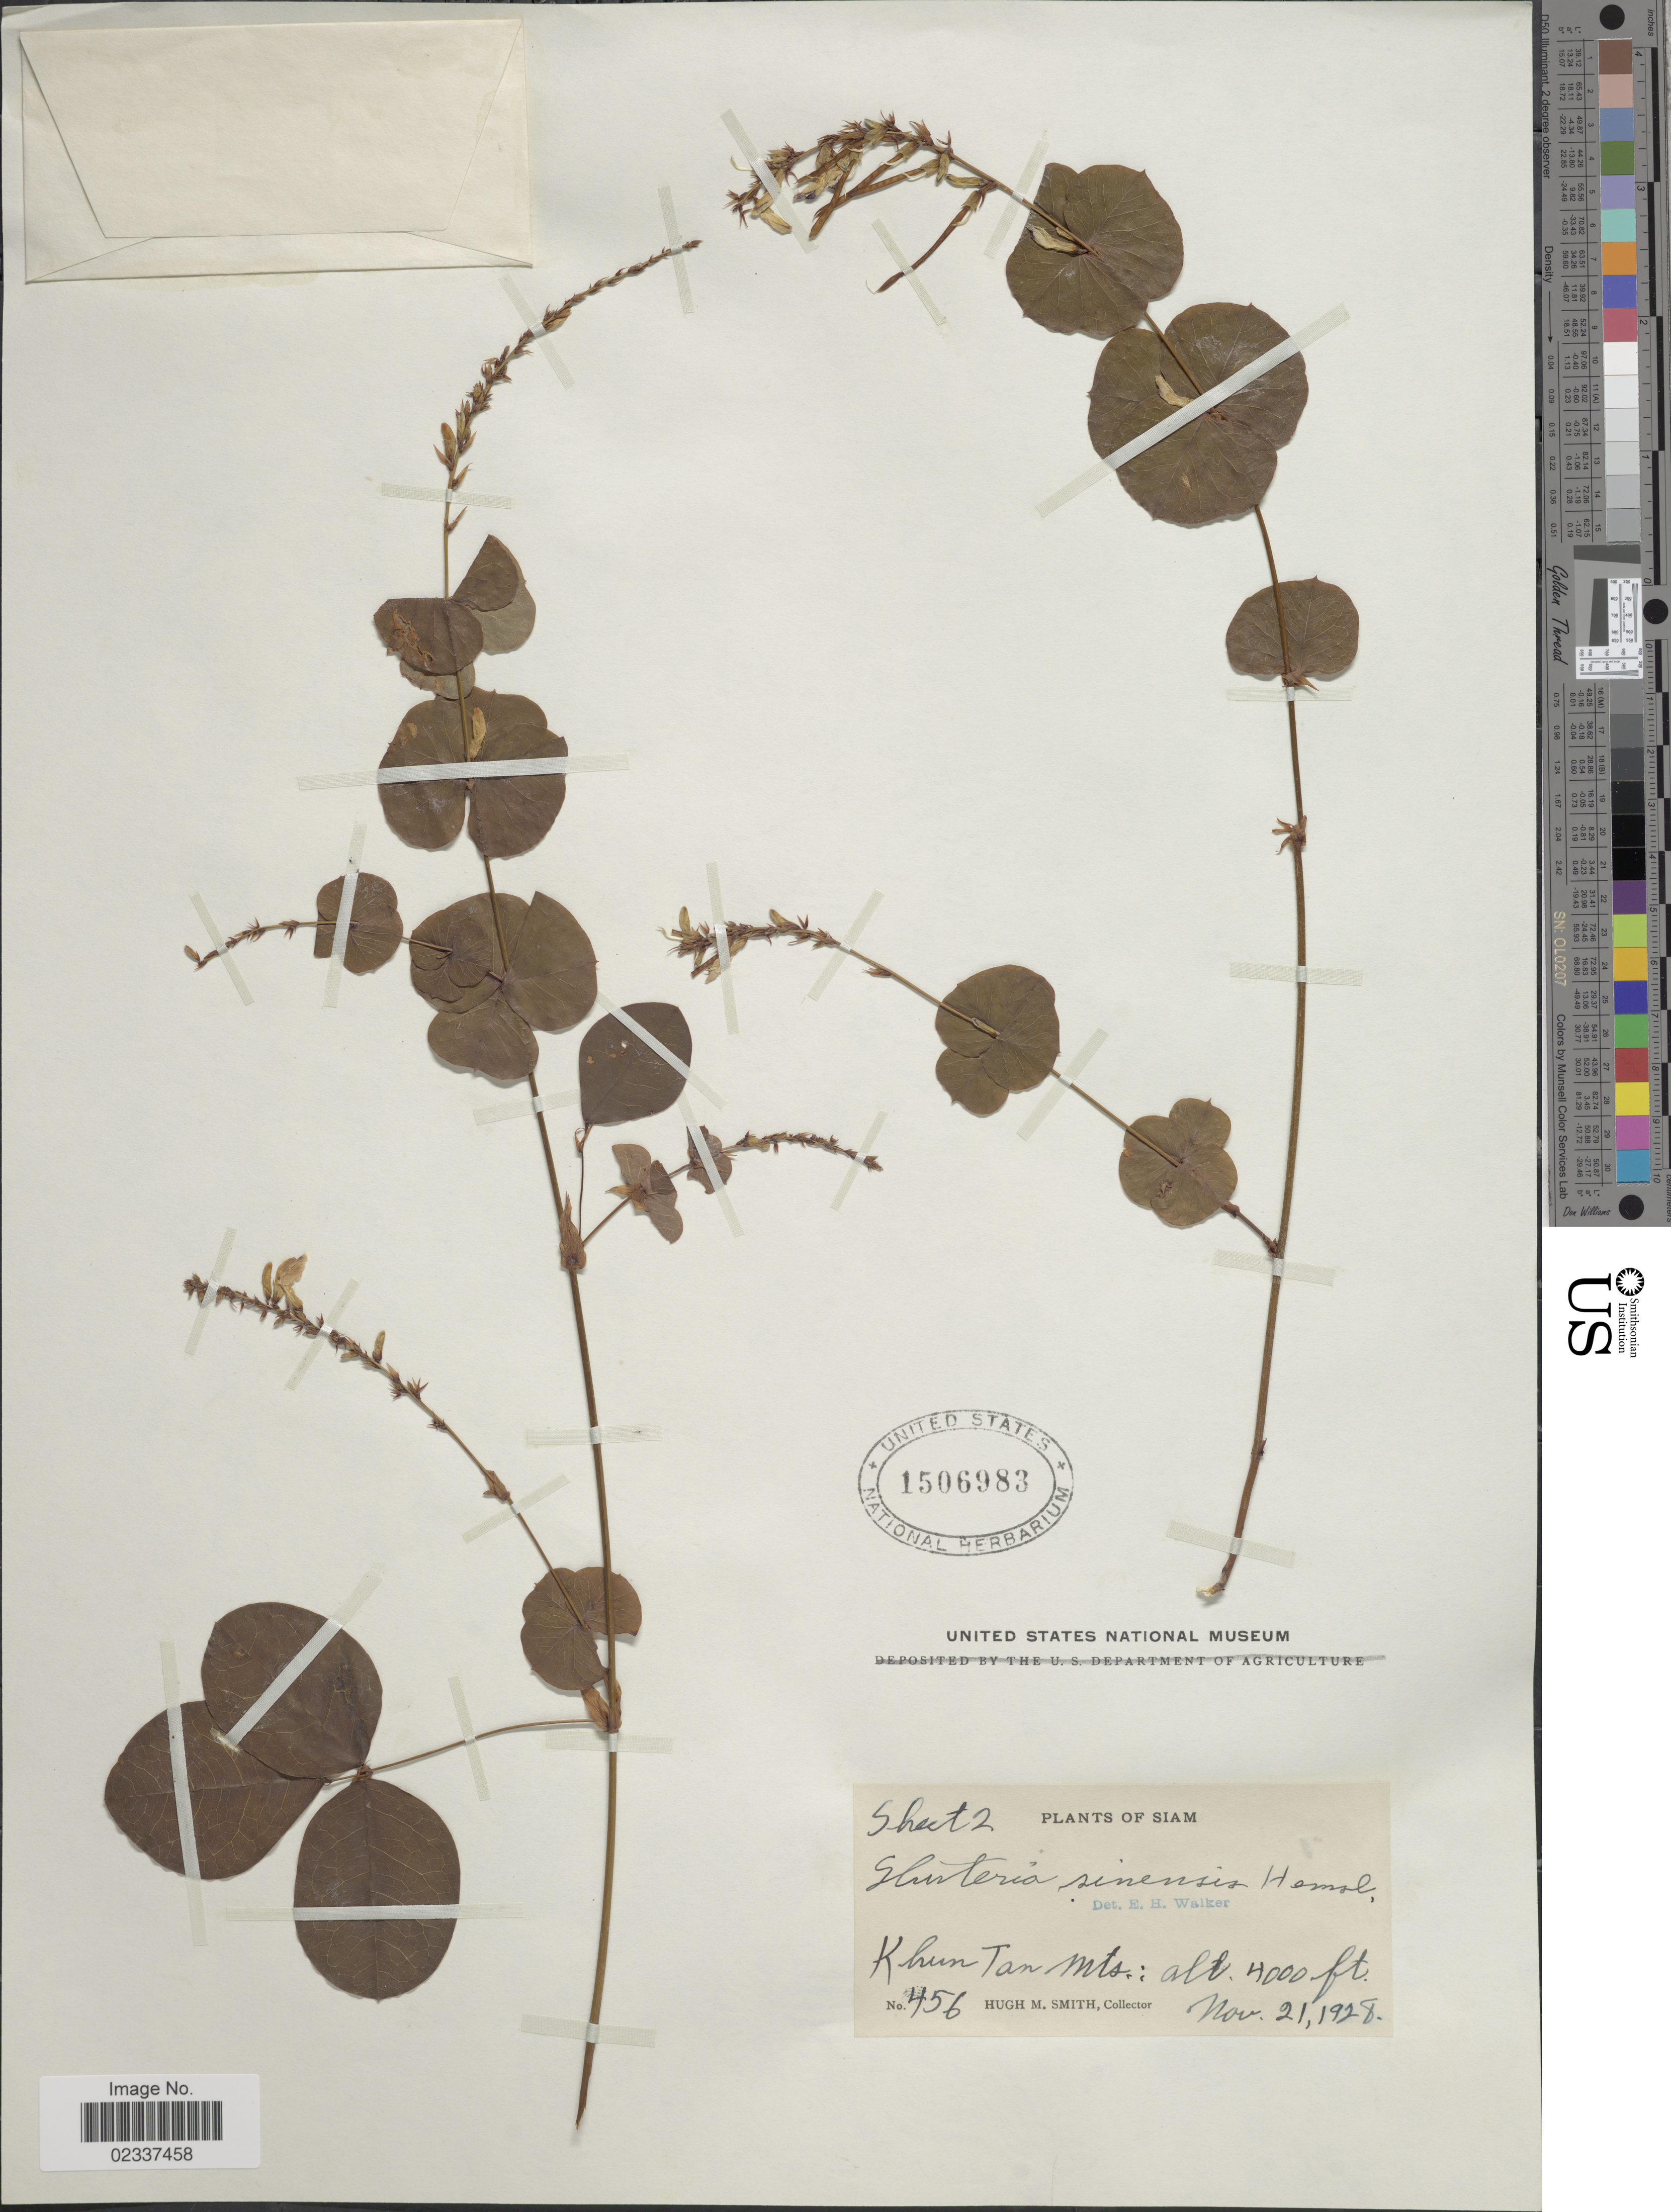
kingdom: Plantae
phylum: Tracheophyta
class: Magnoliopsida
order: Fabales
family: Fabaceae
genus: Shuteria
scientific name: Shuteria sinensis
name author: Hemsl.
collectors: H. M. Smith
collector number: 456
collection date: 1928-11-21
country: Thailand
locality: Khun Tan Mts., Siam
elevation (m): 1219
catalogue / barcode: US 1506983